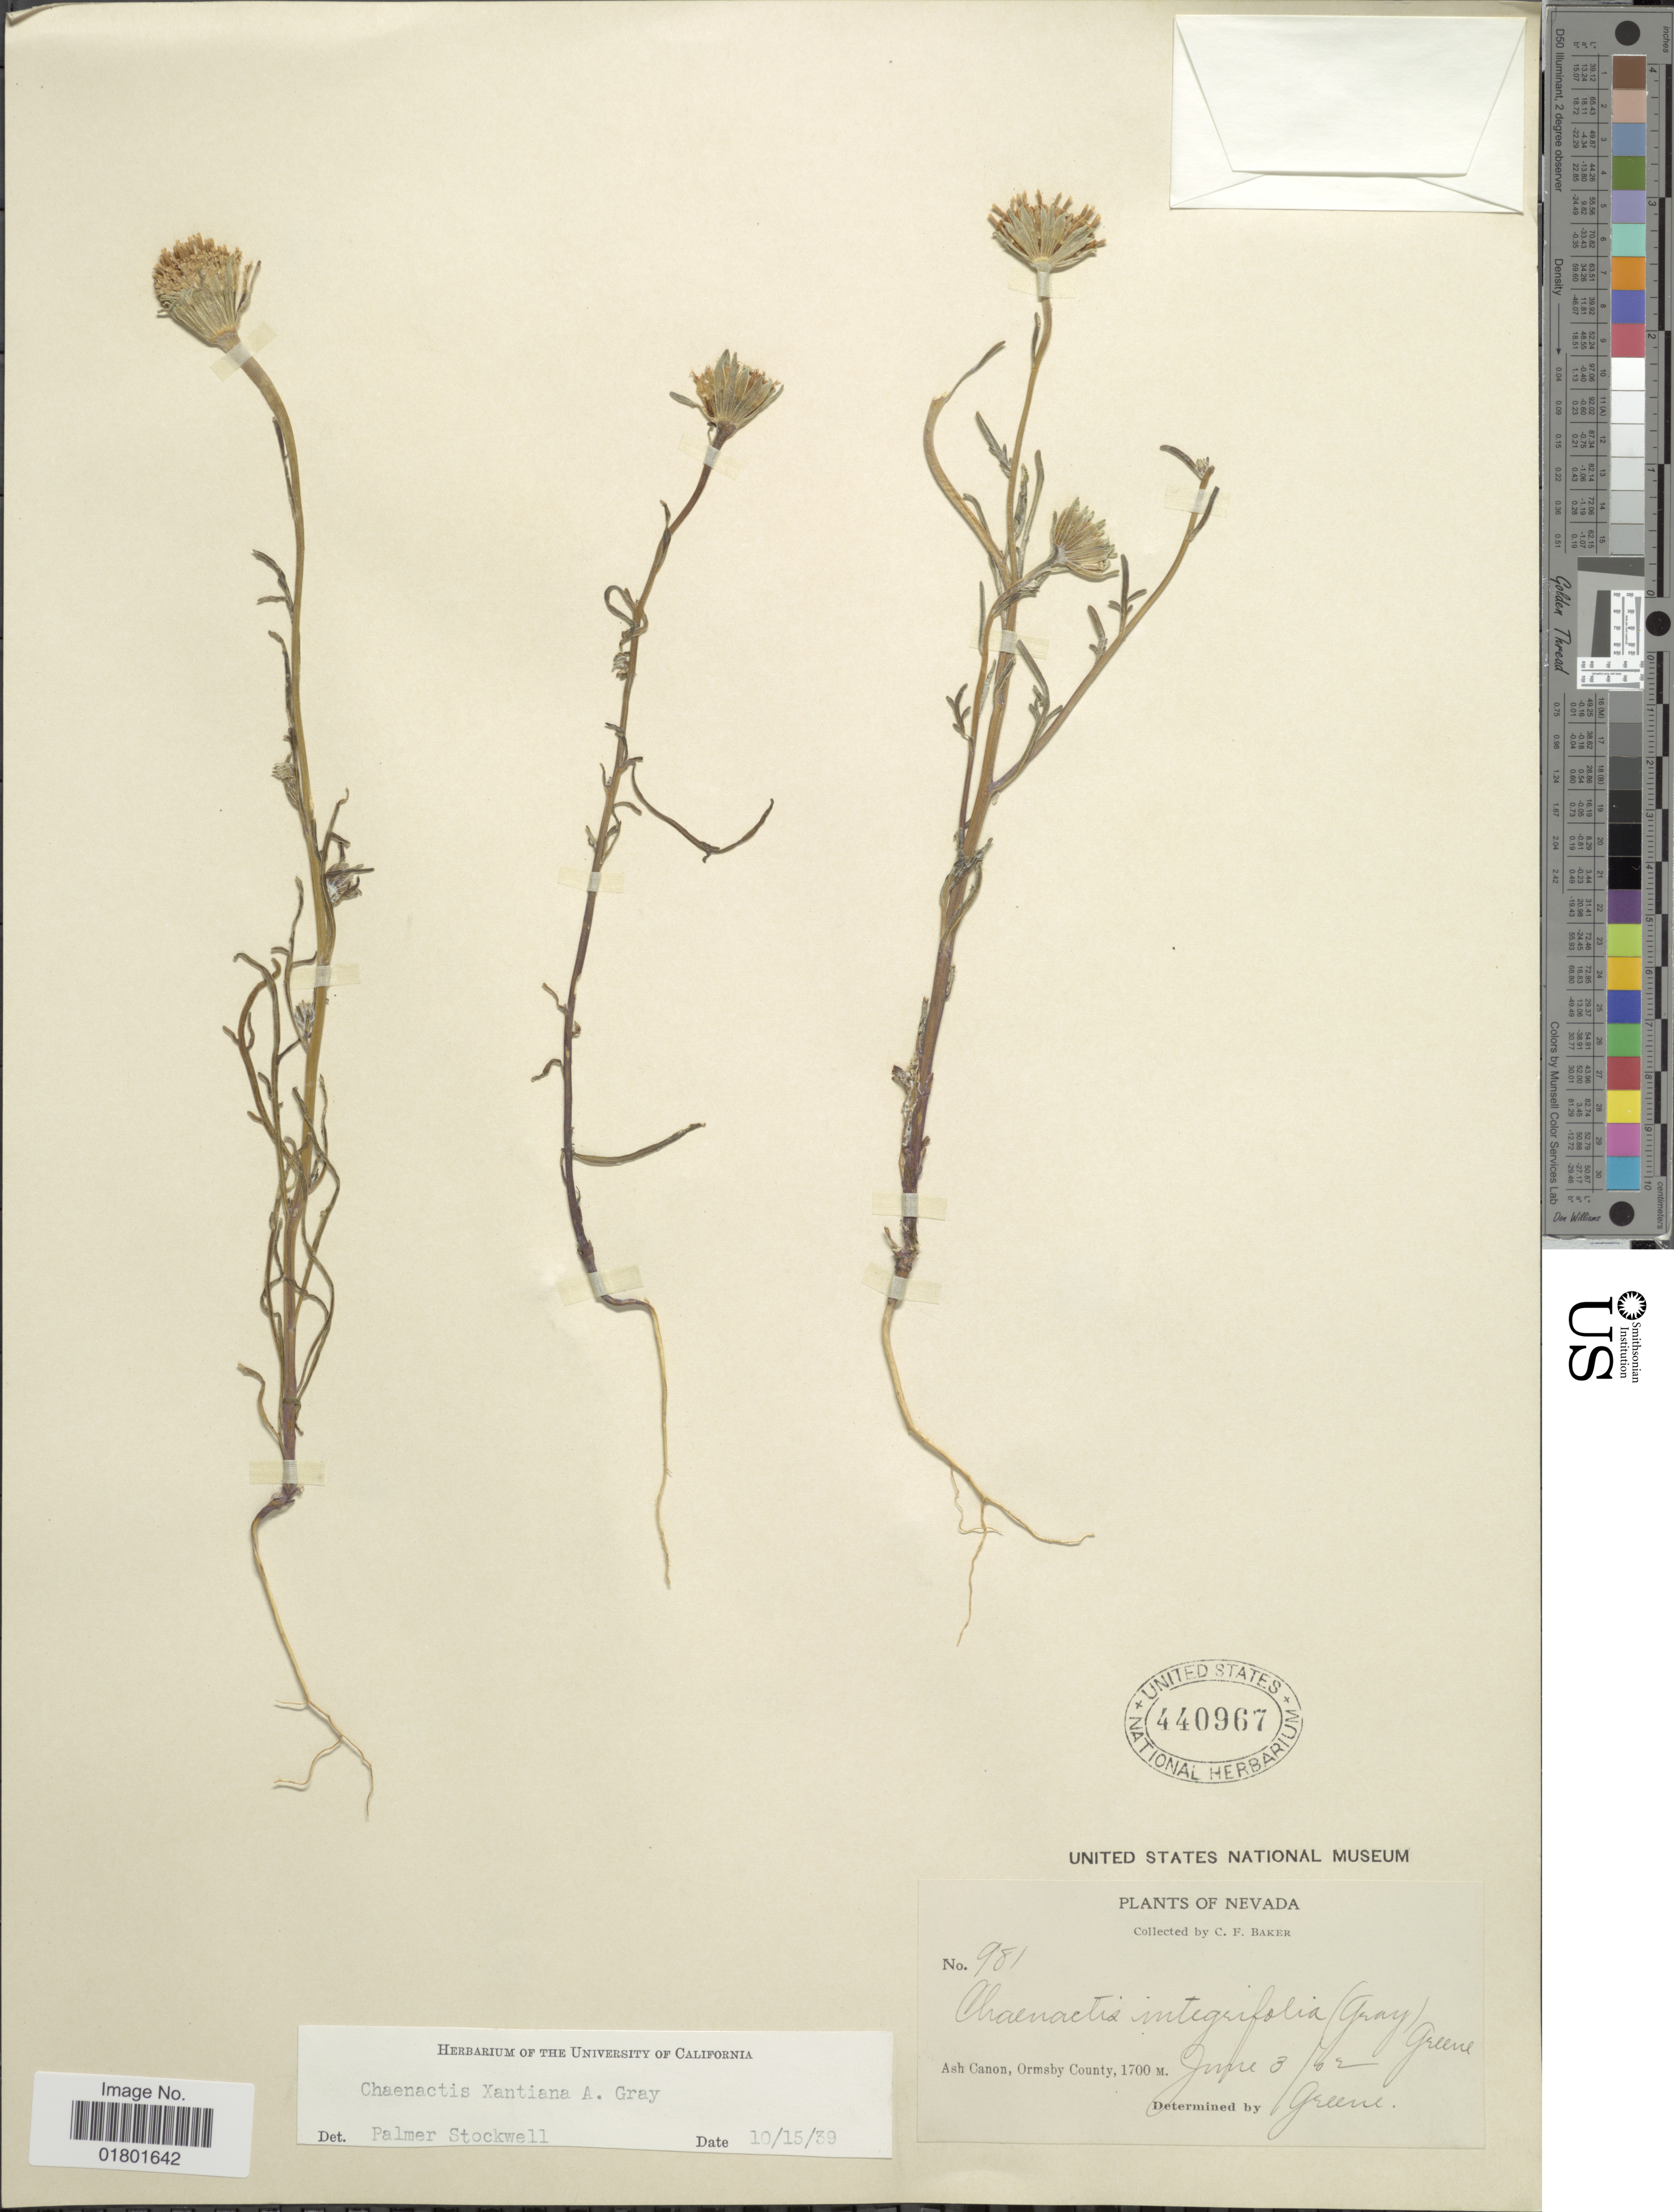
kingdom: Plantae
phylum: Tracheophyta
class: Magnoliopsida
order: Asterales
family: Asteraceae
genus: Chaenactis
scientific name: Chaenactis xantiana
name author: A. Gray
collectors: C. F. Baker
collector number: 981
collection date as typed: Transcribed d/m/y: 3/6/2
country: United States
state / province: Nevada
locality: Ash Canon, Ormsby County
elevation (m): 1700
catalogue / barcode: US 440967